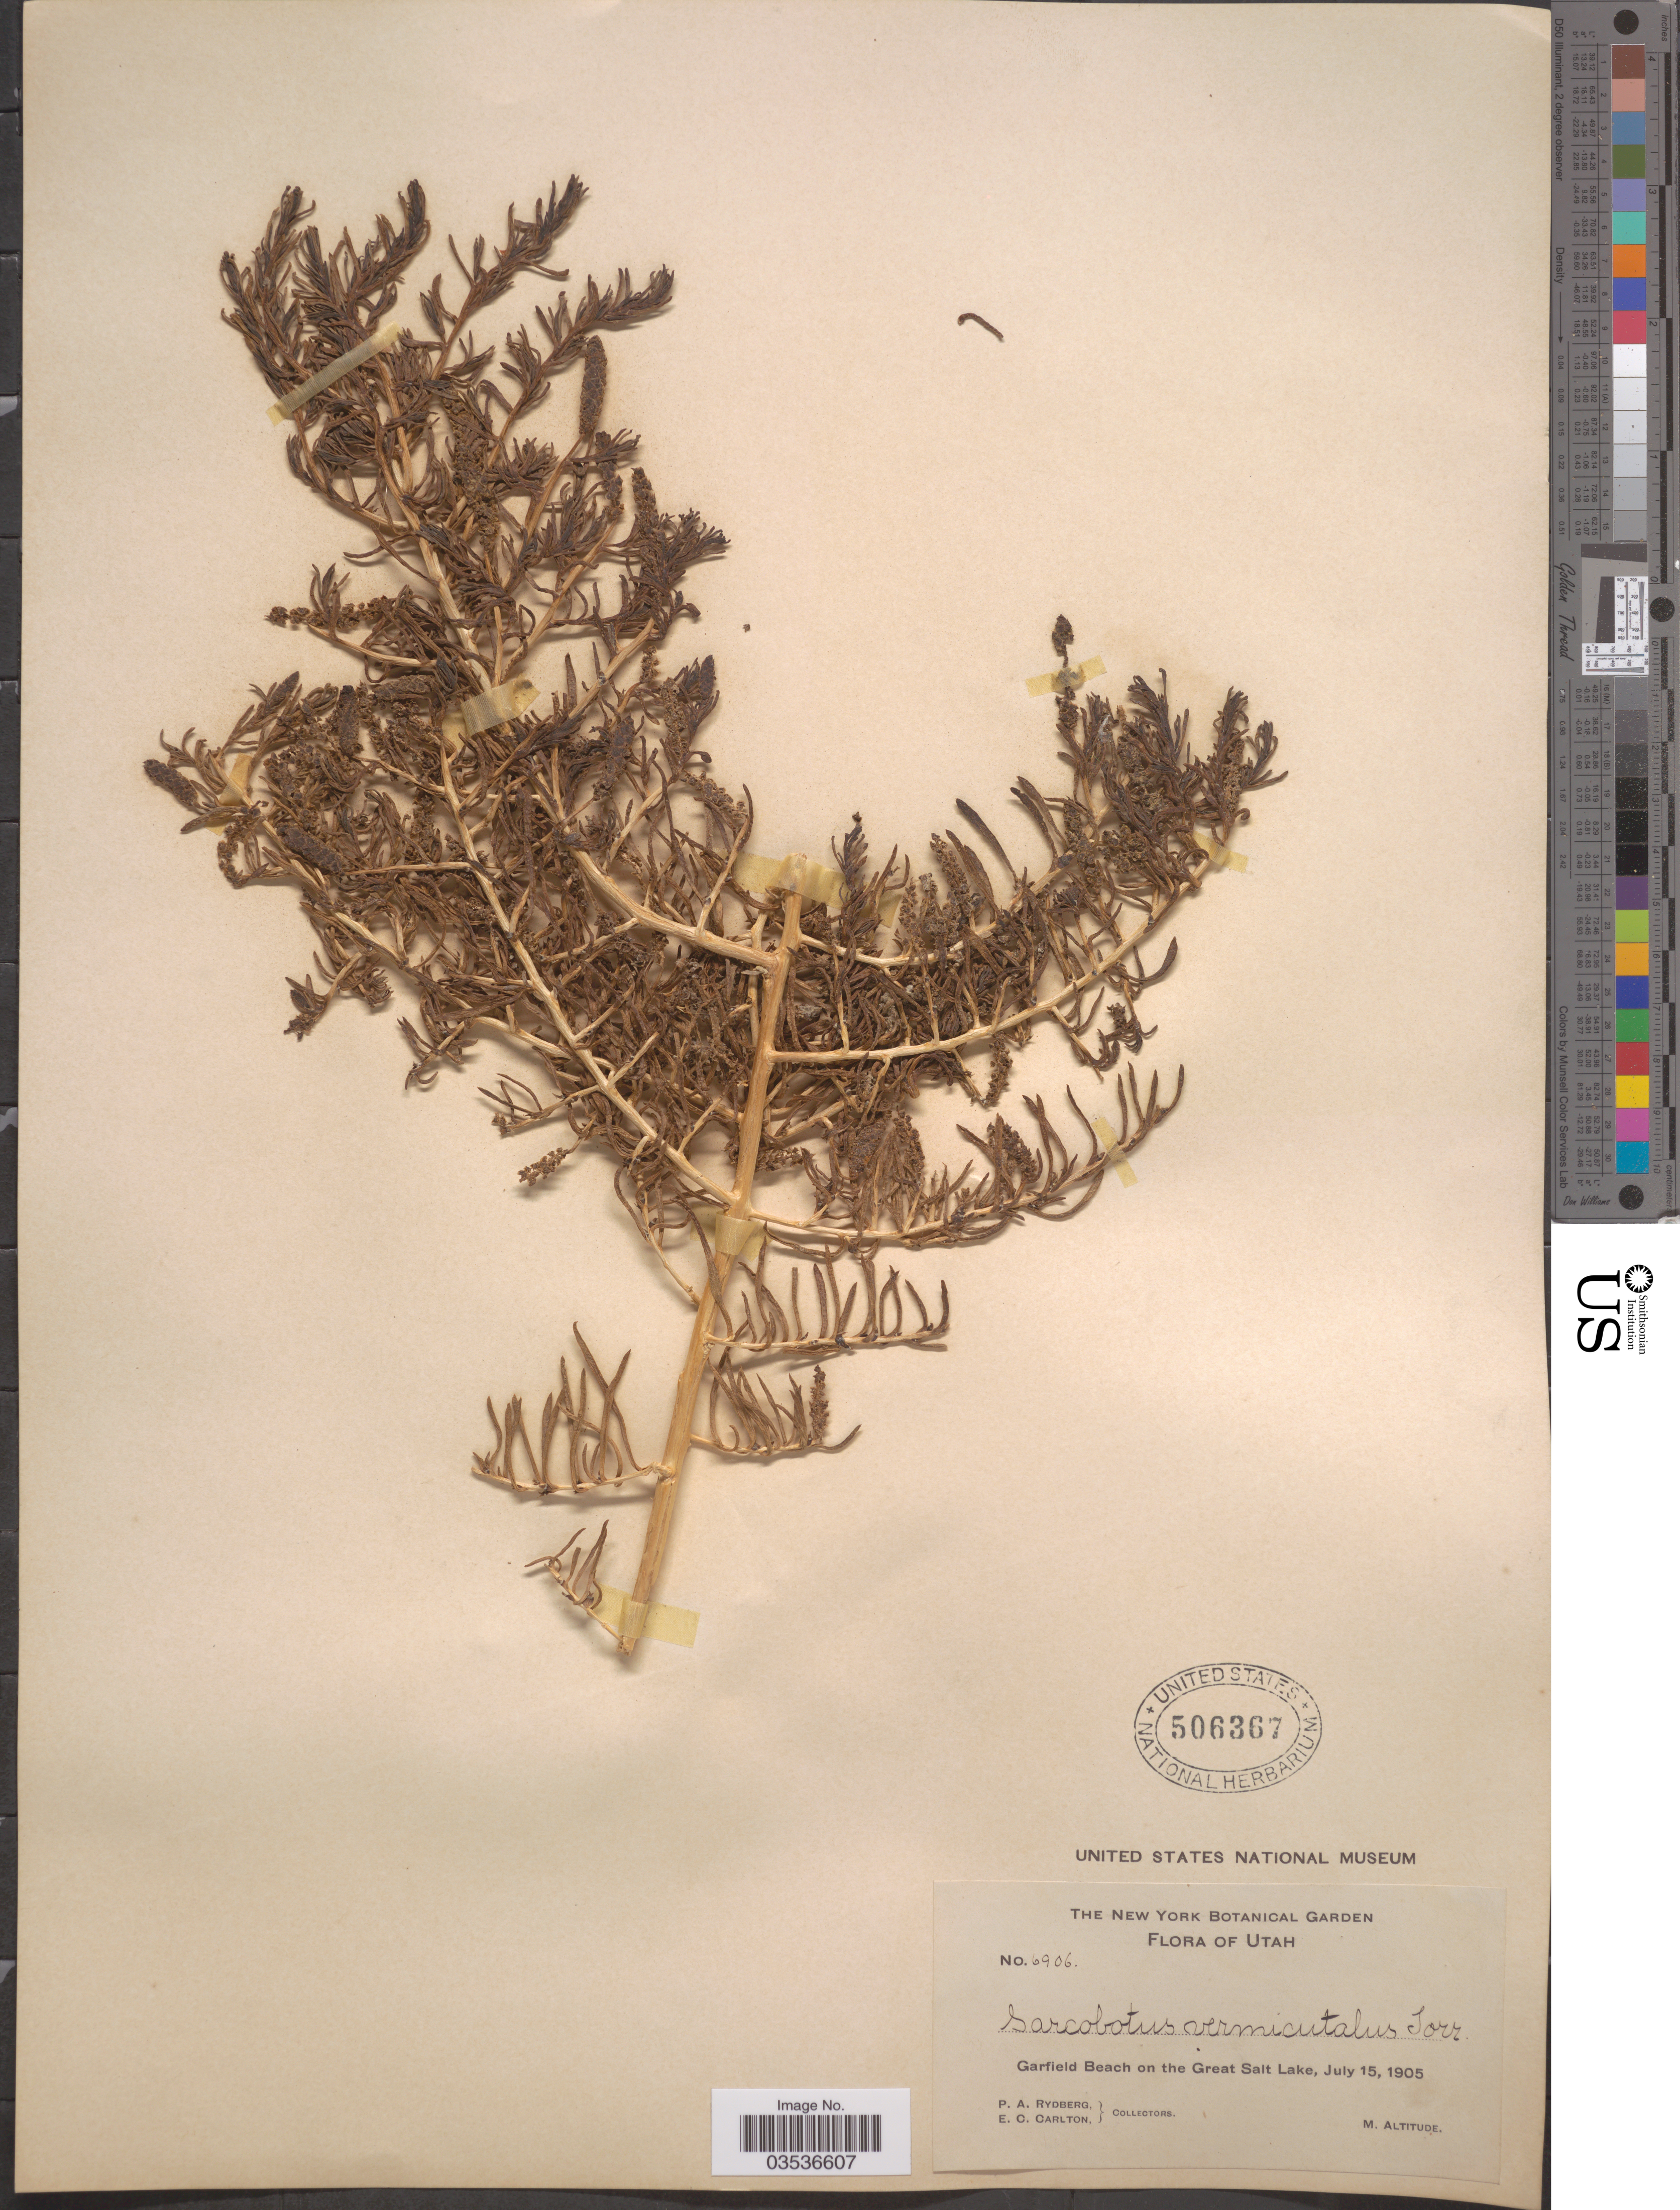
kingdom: Plantae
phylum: Tracheophyta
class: Magnoliopsida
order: Caryophyllales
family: Sarcobataceae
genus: Sarcobatus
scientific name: Sarcobatus vermiculatus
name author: (Hook.) Torr.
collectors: P. A. Rydberg & E. Carlton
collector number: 6906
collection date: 1905-07-15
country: United States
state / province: Utah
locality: Garfield Beach on the Great Salt Lake.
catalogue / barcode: US 506367